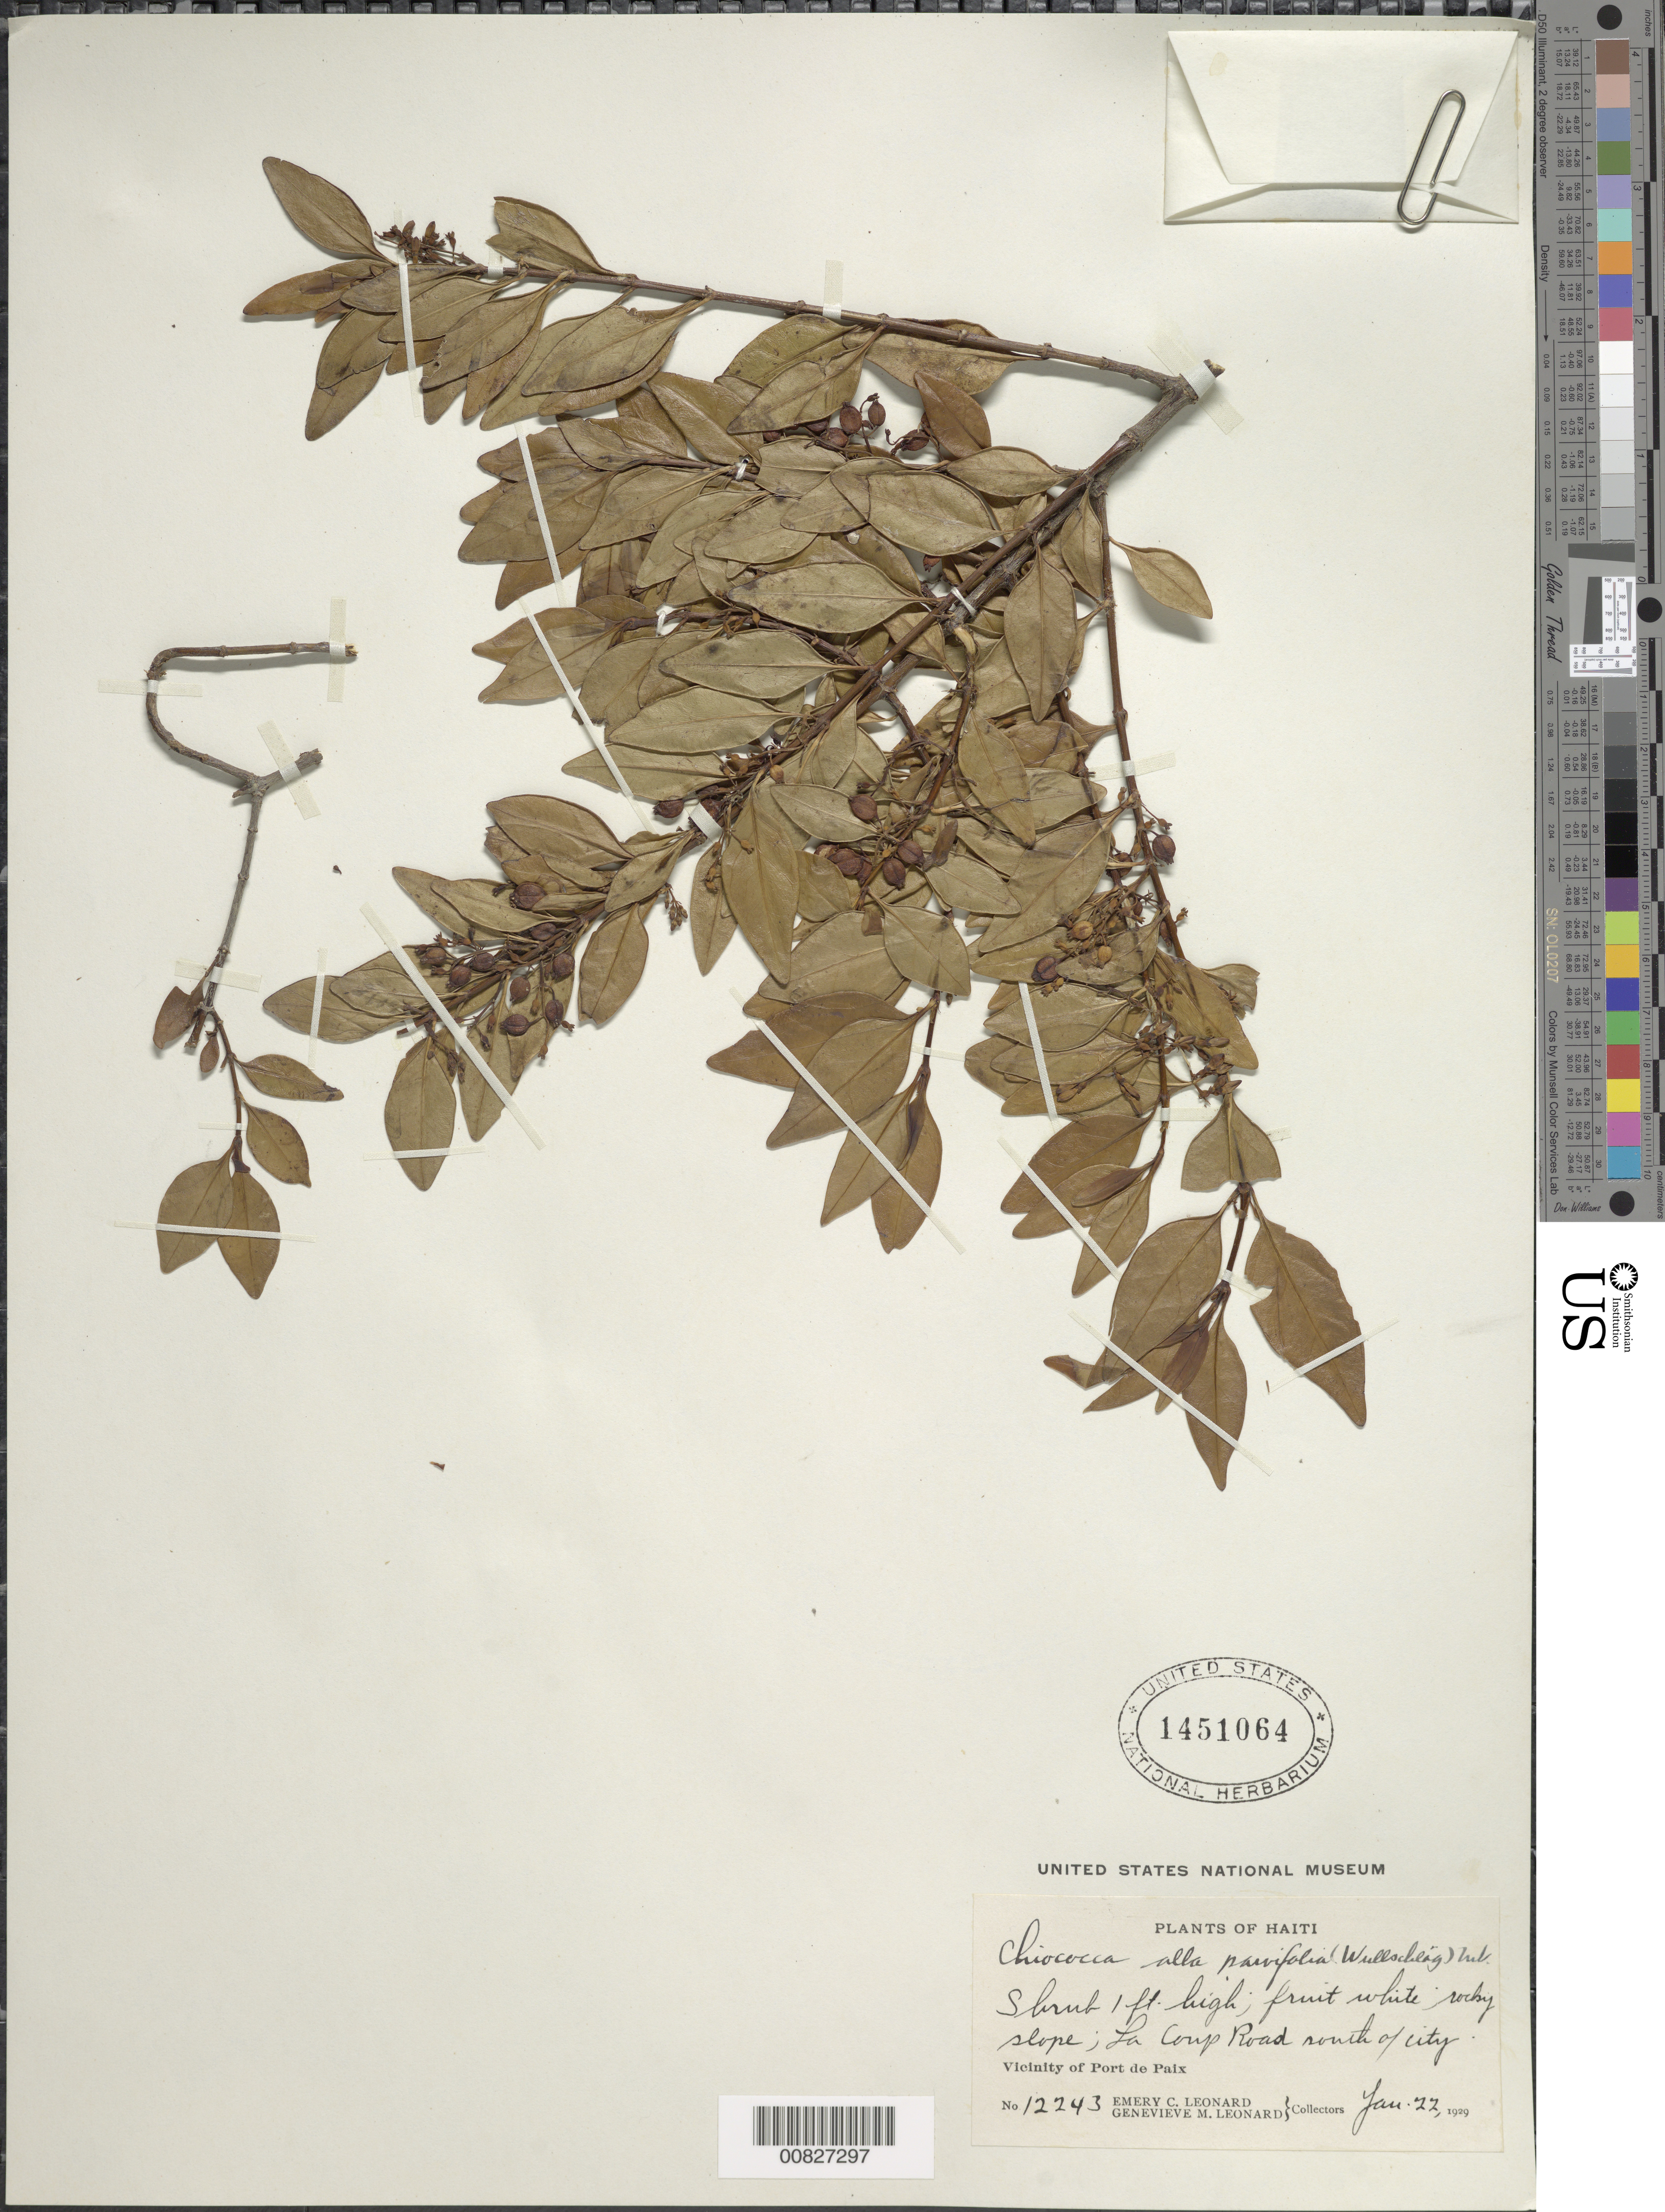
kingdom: Plantae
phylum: Tracheophyta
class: Magnoliopsida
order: Gentianales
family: Rubiaceae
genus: Chiococca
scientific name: Chiococca alba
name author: (L.) Hitchc.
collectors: E. C. Leonard & G. M. Leonard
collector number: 12243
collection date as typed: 22 Jan 1929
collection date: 1929-01-22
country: Haiti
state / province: Nord-Ouest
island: Hispaniola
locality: Vicinity of Port de Paix, la Coup Road, N of city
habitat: Rocky slope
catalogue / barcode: US 1451064